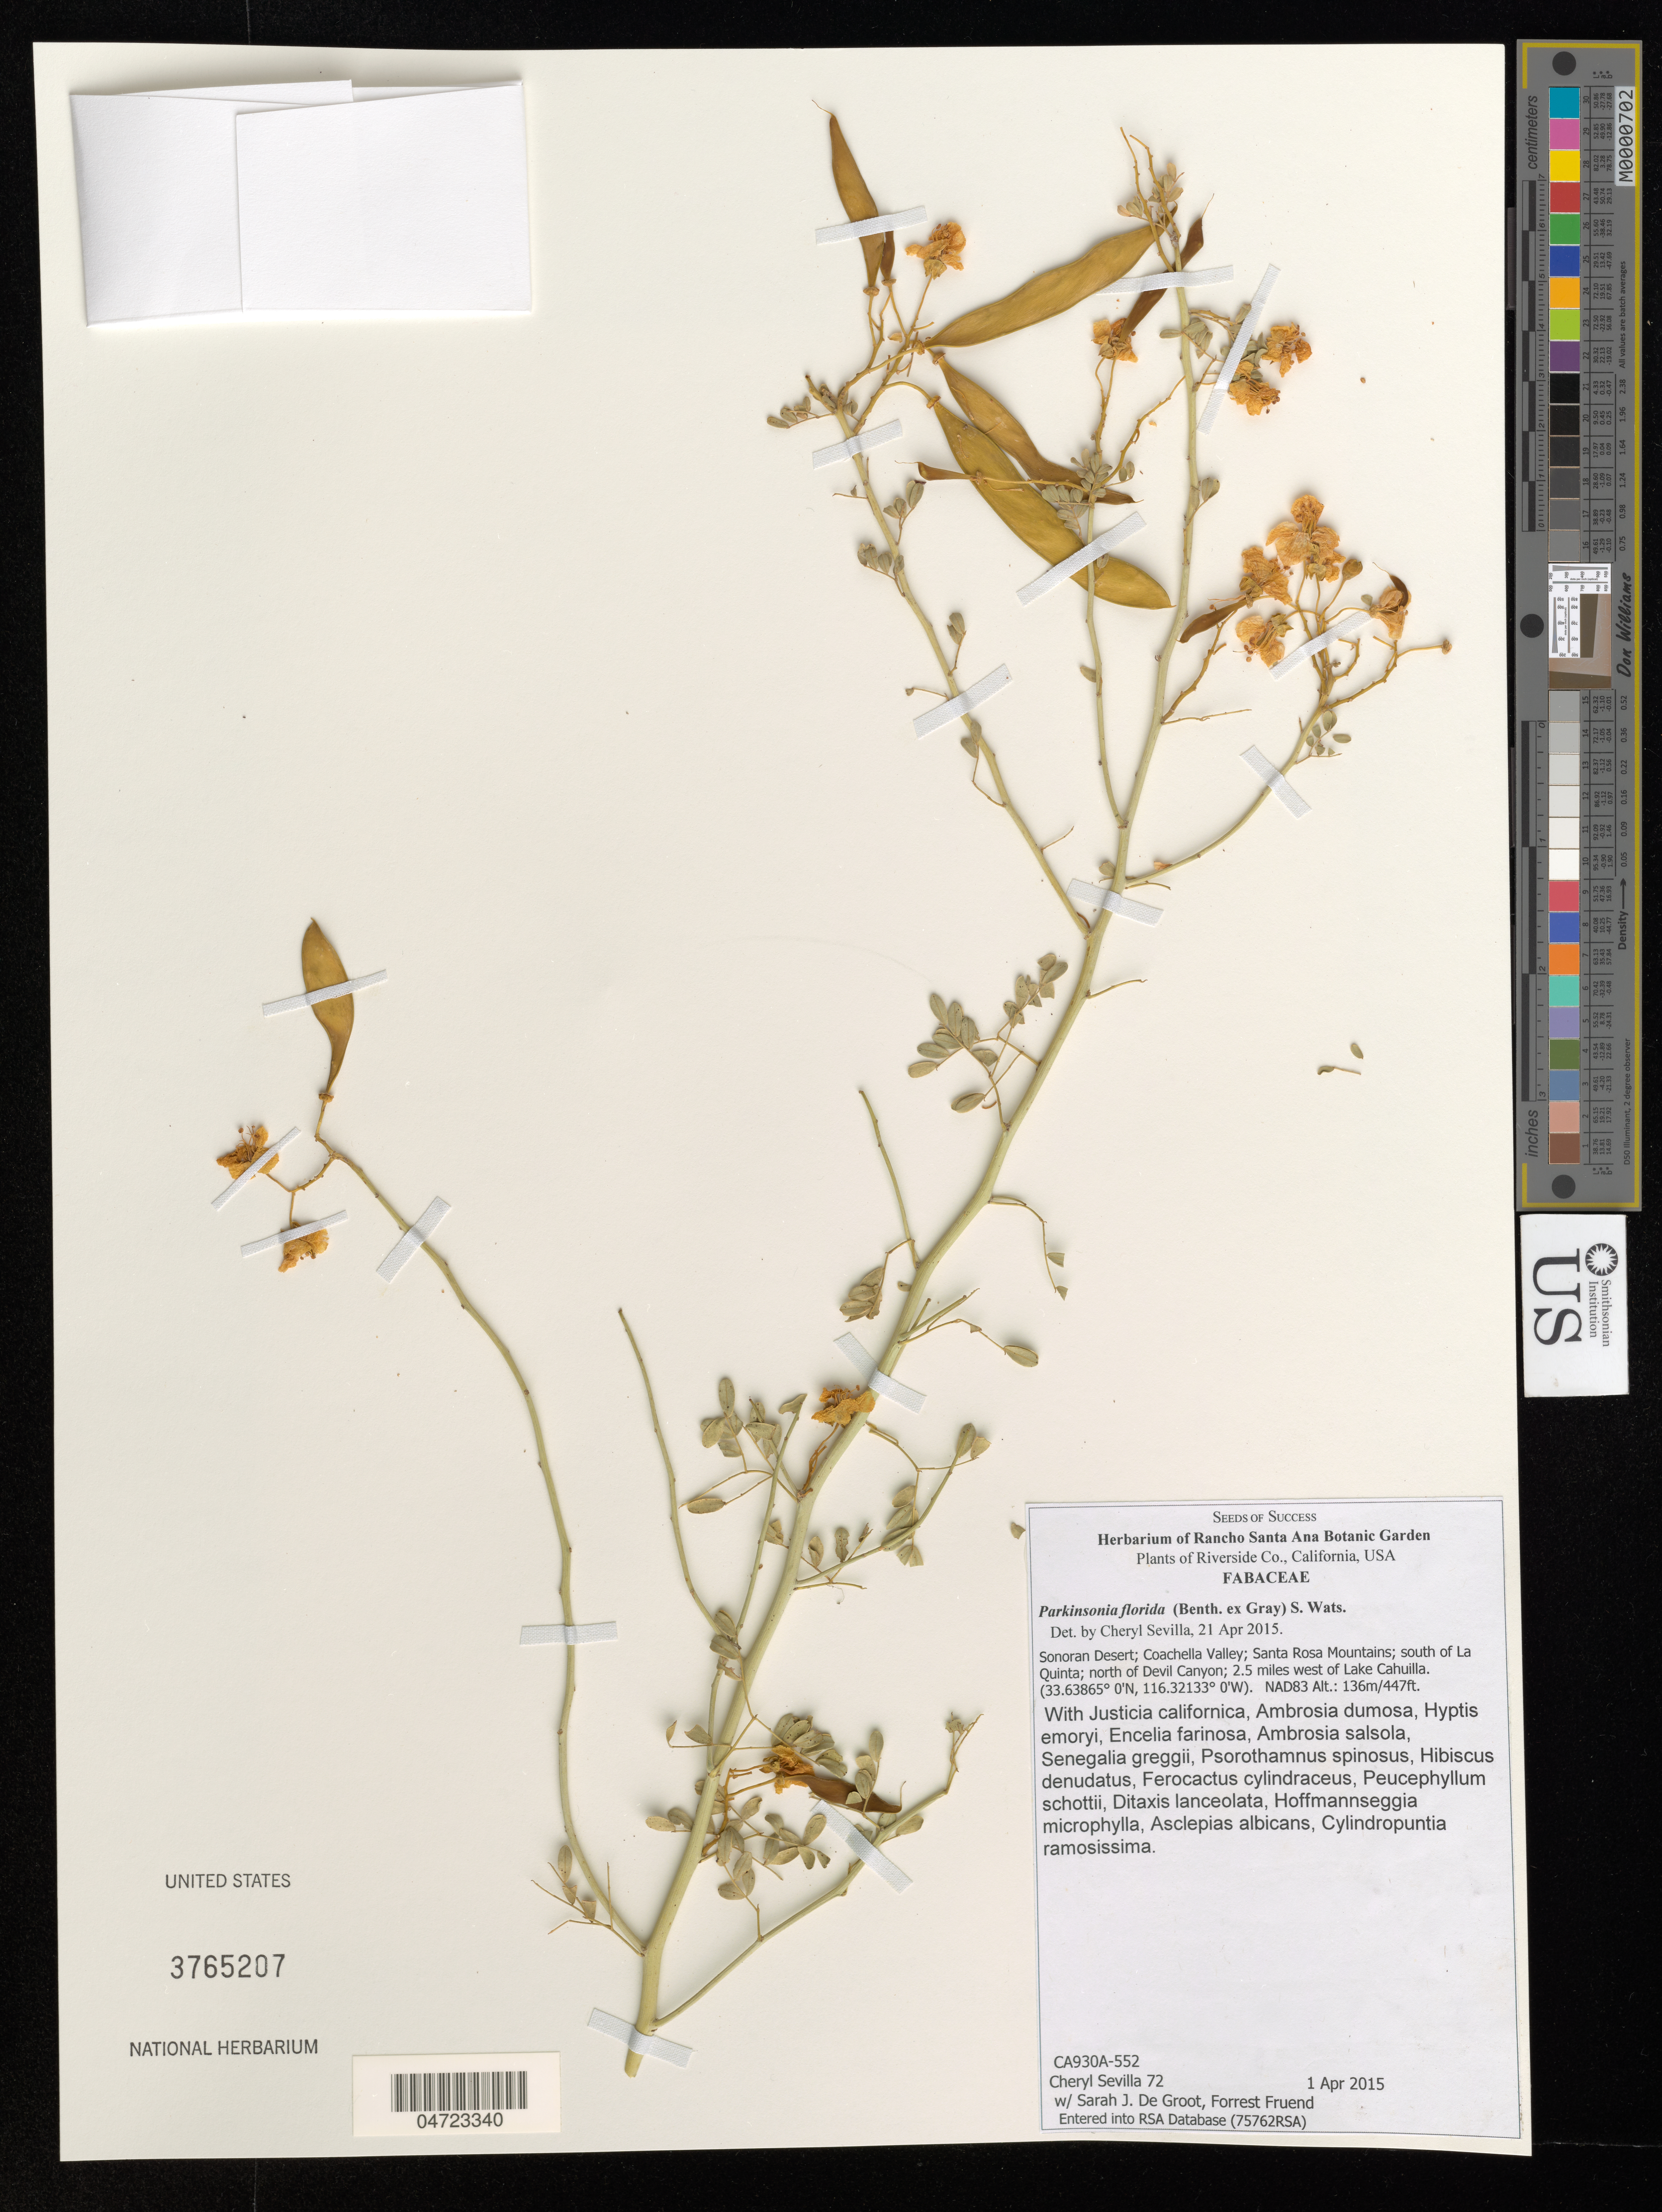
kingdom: Plantae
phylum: Tracheophyta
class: Magnoliopsida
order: Fabales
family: Fabaceae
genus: Parkinsonia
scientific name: Parkinsonia florida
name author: (Benth. ex A. Gray) S. Watson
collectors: C. Sevilla, S. De Groot & F. Fruend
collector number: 72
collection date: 2015-04-01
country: United States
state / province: California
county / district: Riverside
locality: Riverside Co. Sonoran Desert; Coachella Valley; Santa Rosa Mountains; south of La Quinta; north of Devil Canyon; 2.5 miles west of Lake Cahuilla. NAD83.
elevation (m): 136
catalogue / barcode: US 3765207